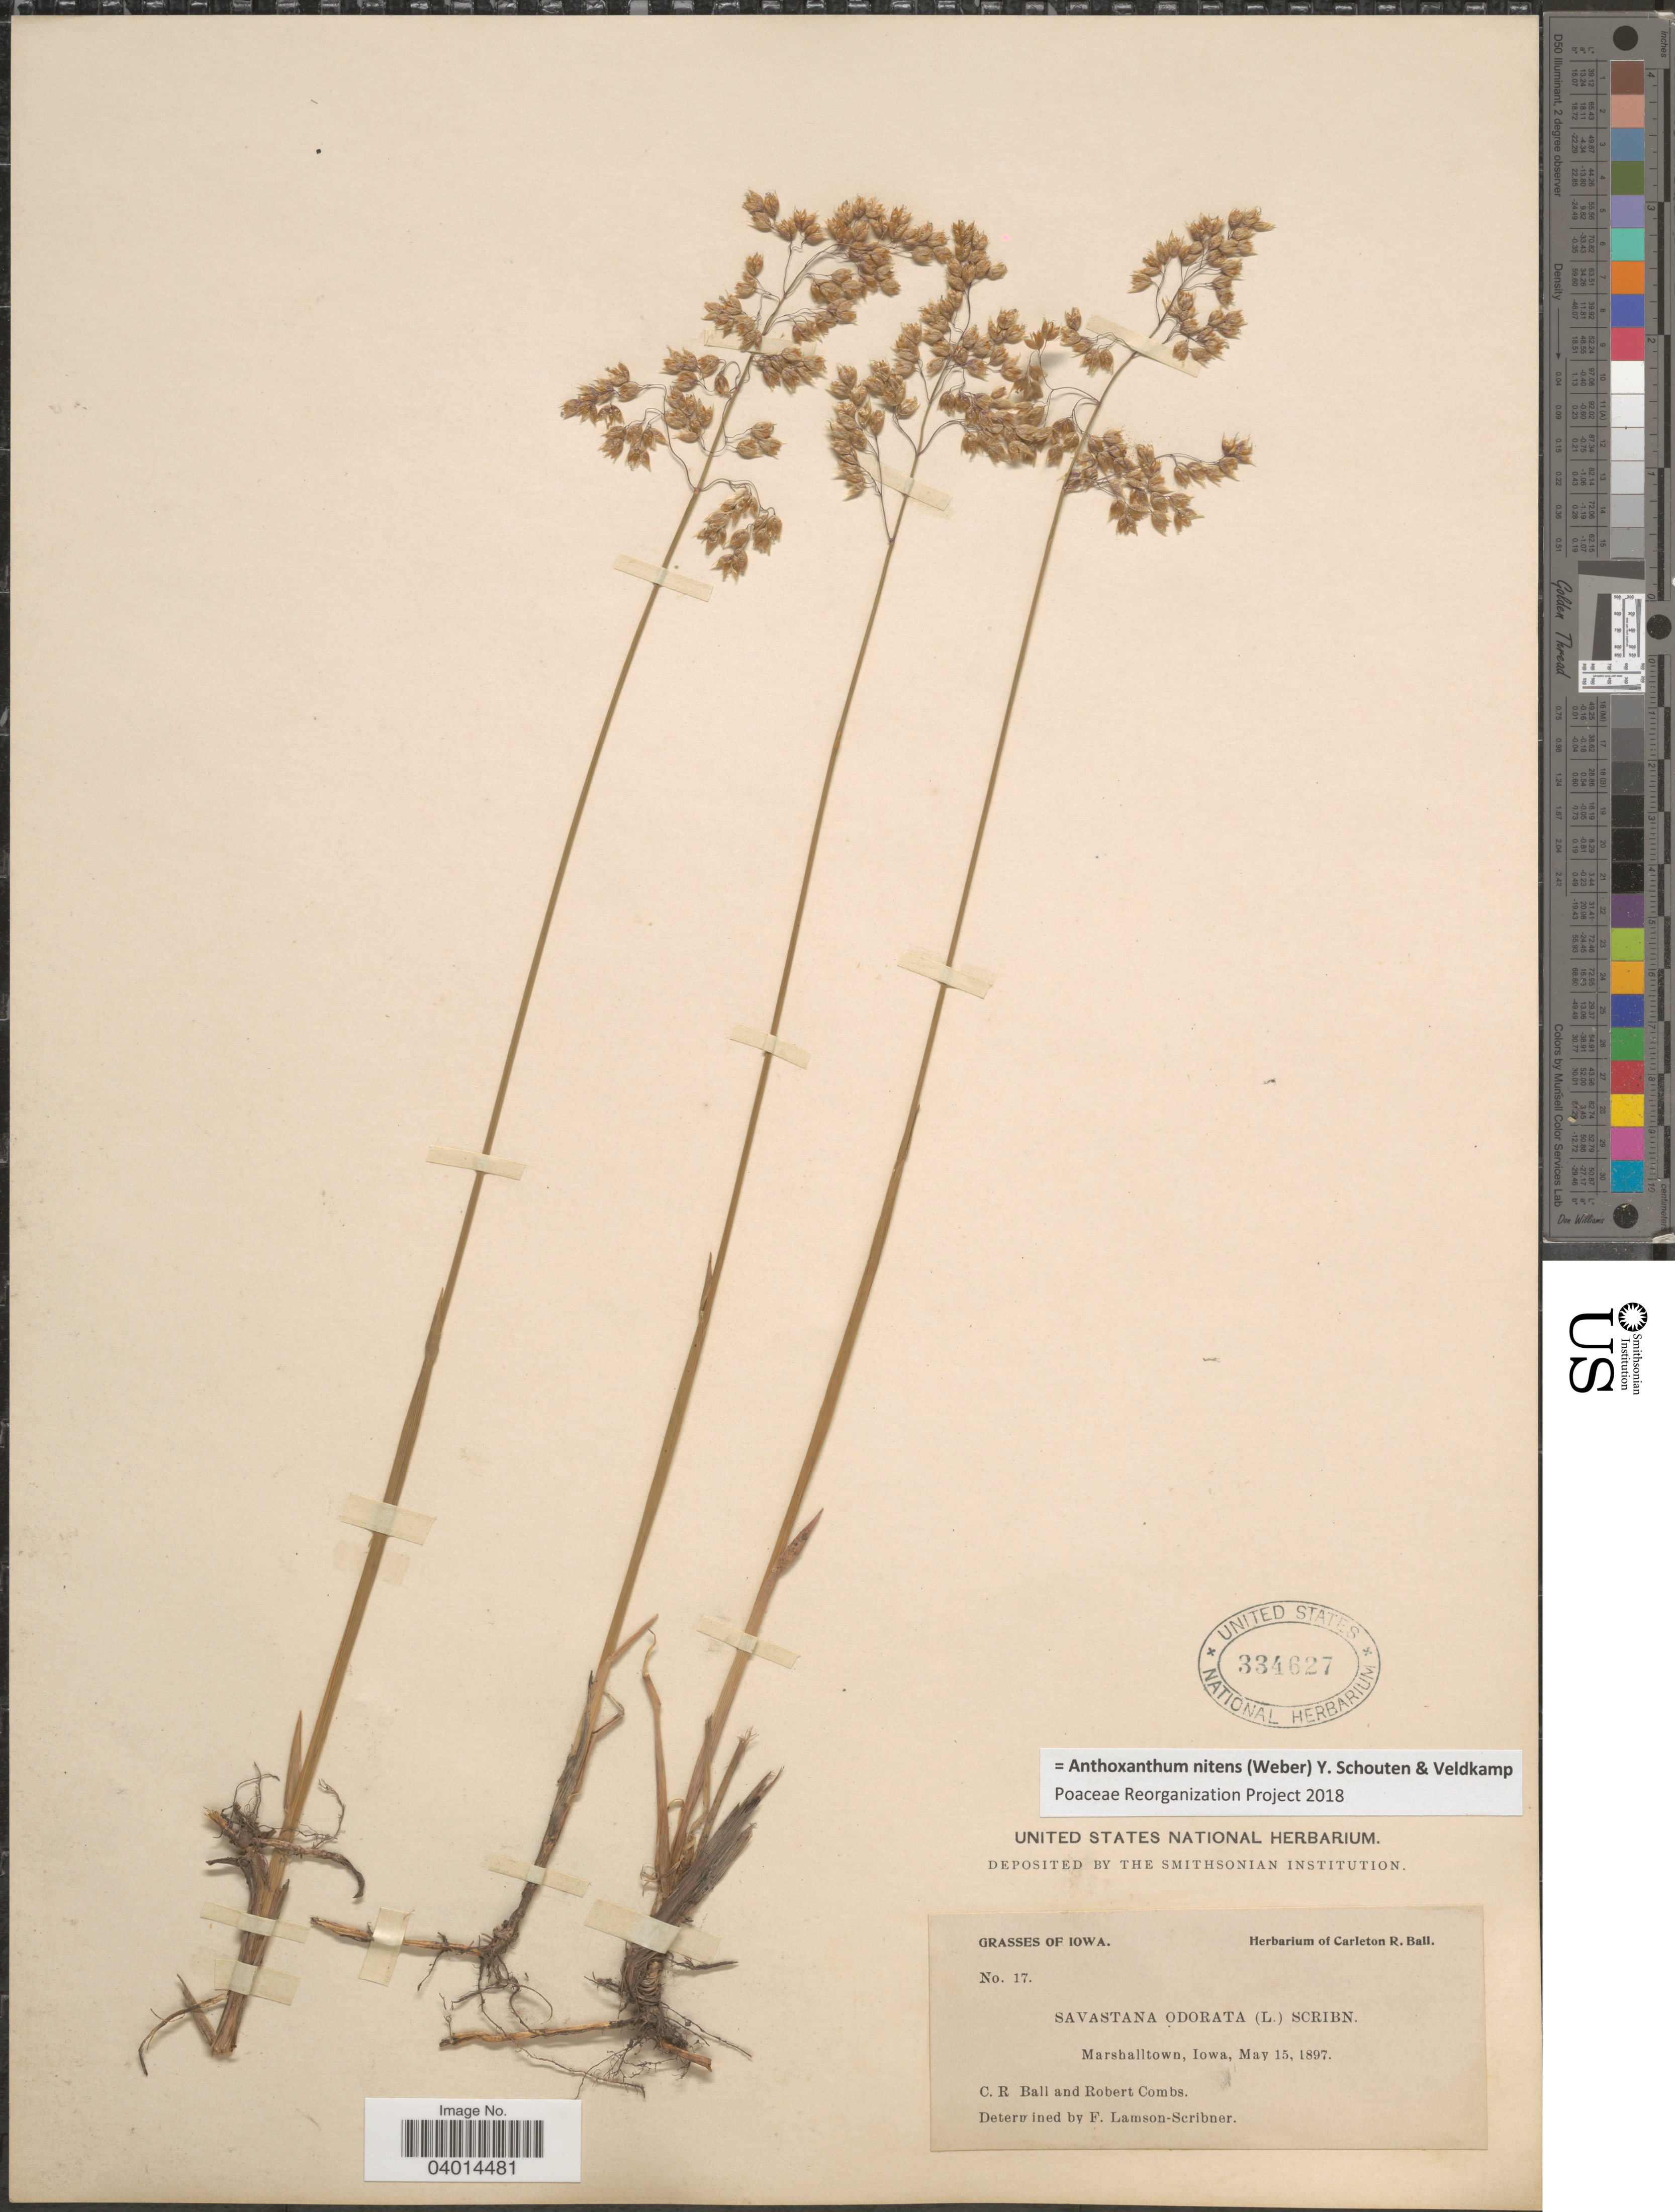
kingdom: Plantae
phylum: Tracheophyta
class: Liliopsida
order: Poales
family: Poaceae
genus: Anthoxanthum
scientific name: Anthoxanthum nitens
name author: (G.H. Weber) R.T.A. Schouten & Veldkamp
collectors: C. R. Ball & R. Combs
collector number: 17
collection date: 1897-05-15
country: United States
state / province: Iowa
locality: Marshalltown.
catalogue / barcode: US 334627